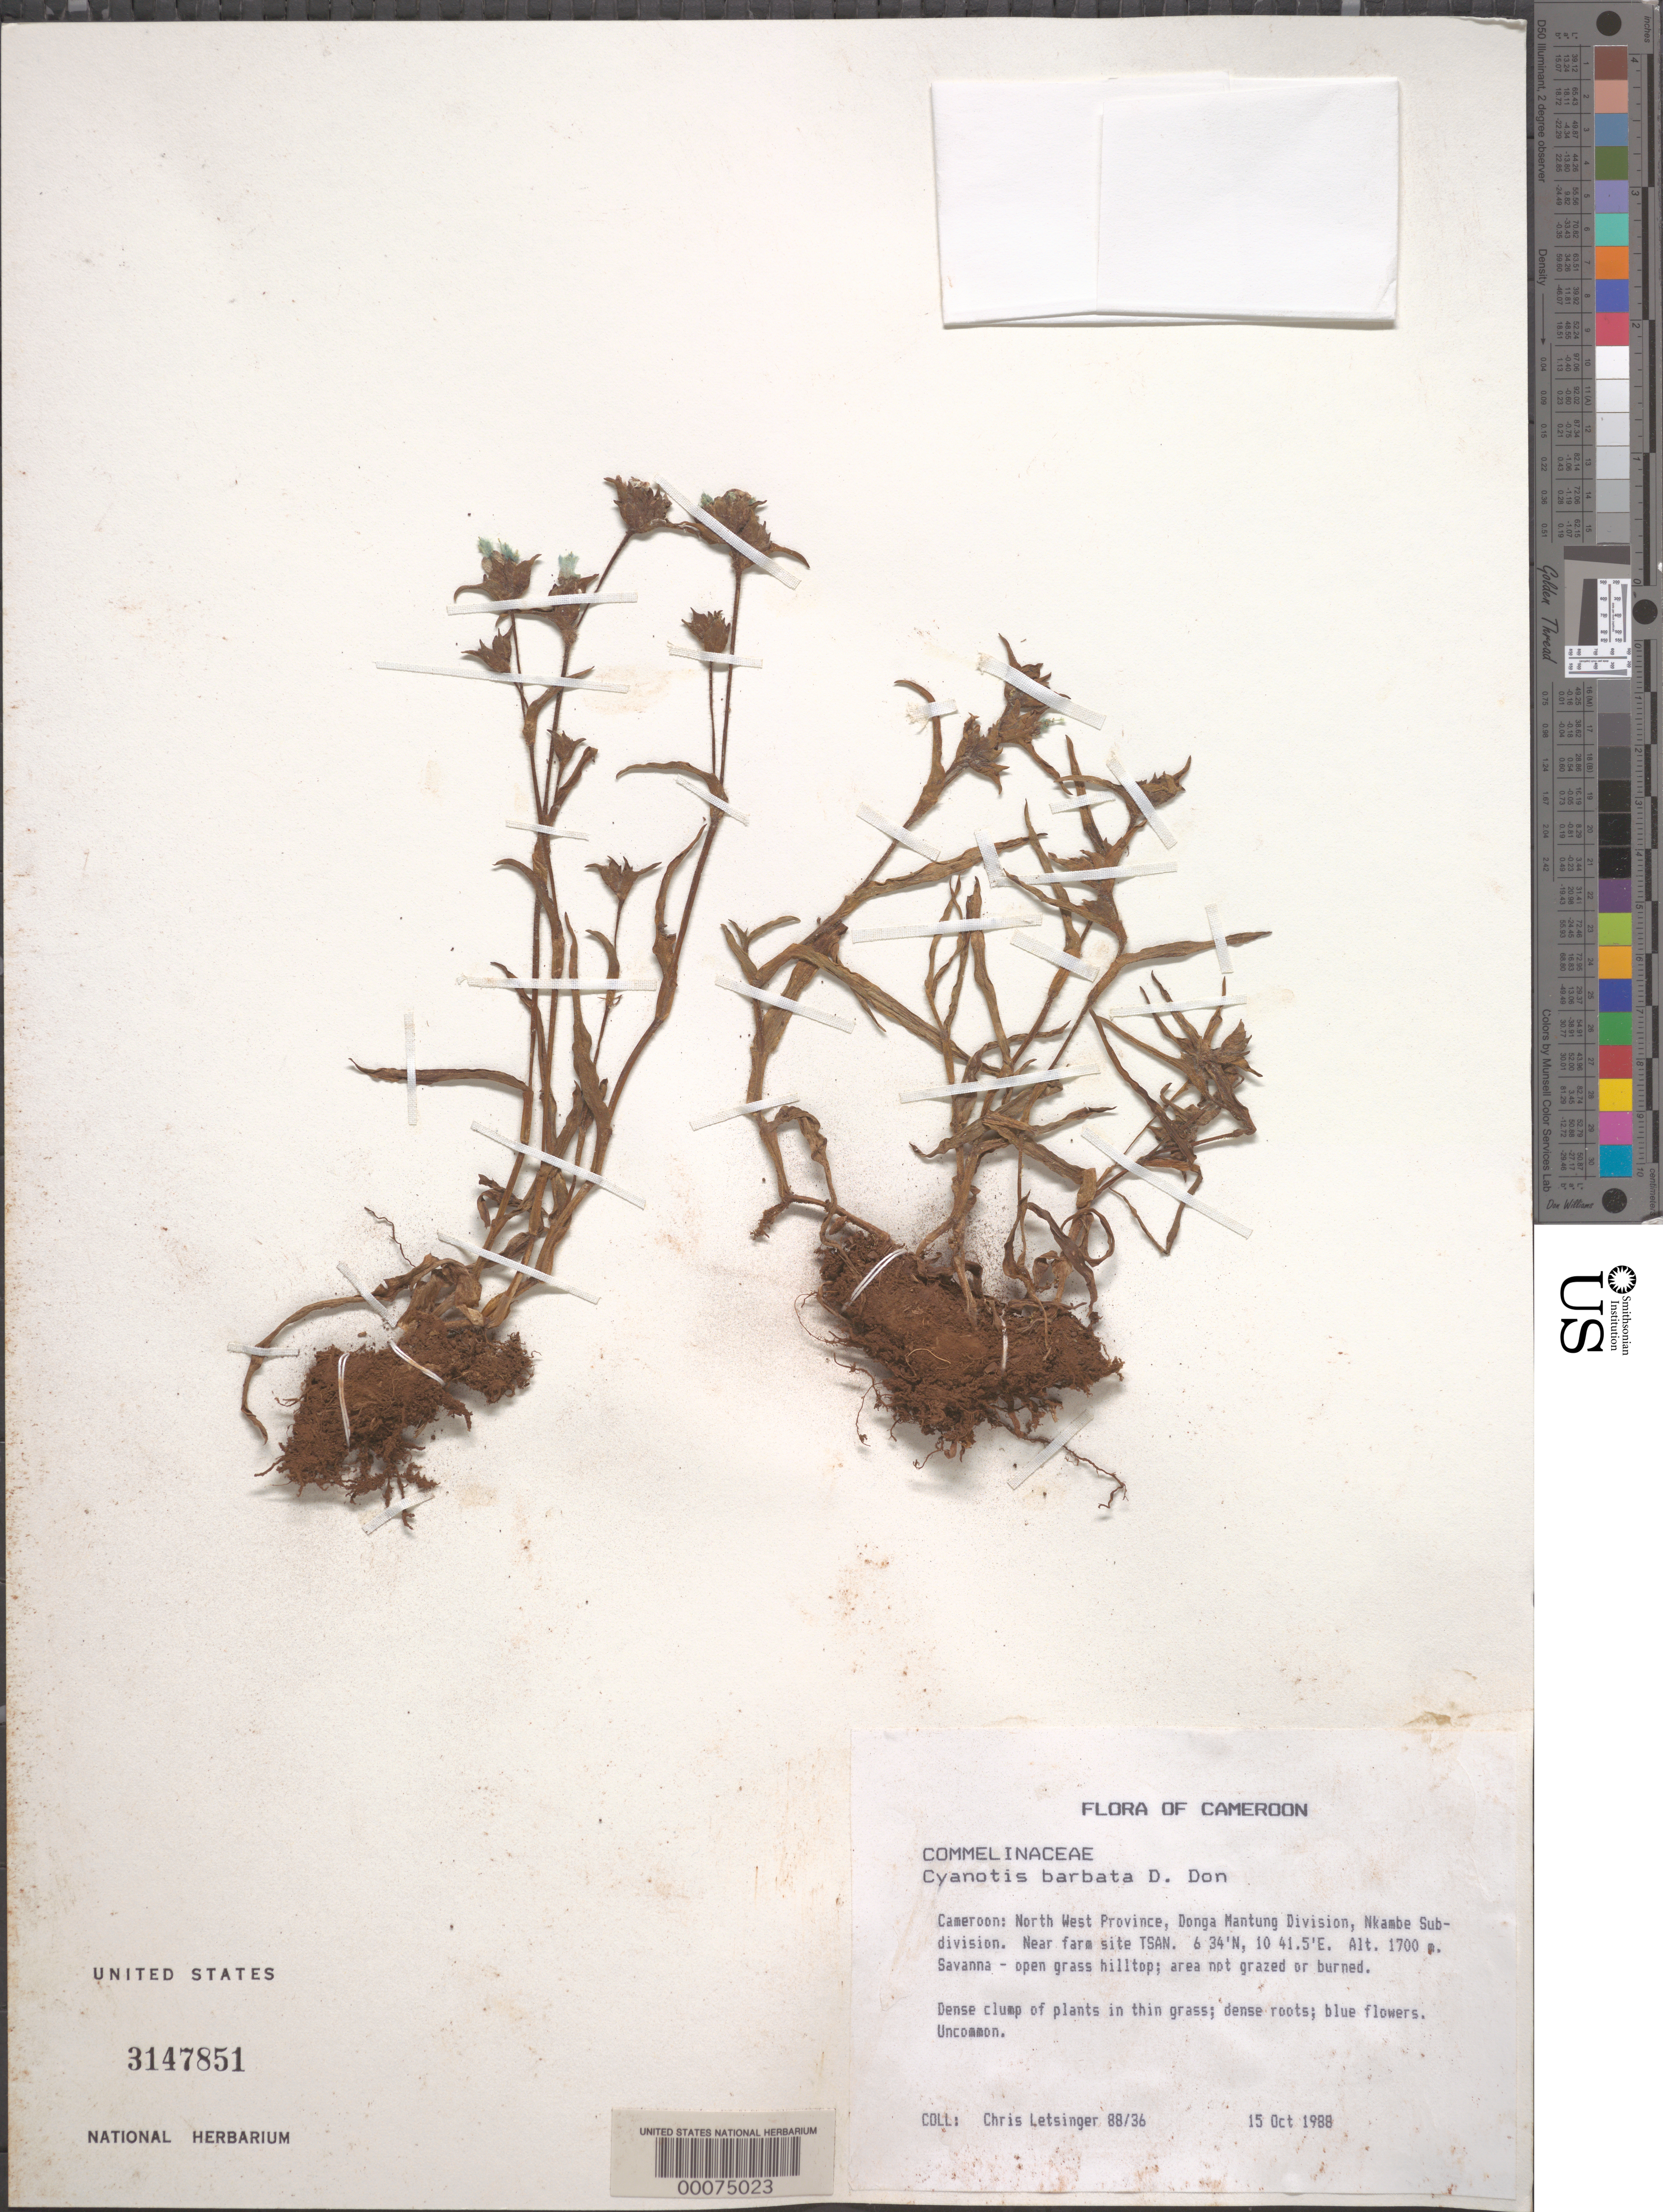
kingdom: Plantae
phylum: Tracheophyta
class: Liliopsida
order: Commelinales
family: Commelinaceae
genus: Cyanotis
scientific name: Cyanotis barbata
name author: D. Don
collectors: C. Letsinger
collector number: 88/36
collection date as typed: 15 Oct 1988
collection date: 1988-10-15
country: Cameroon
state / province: Nord-ouest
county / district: Donga-mantung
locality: Nkambe subdivision, near farm site tsan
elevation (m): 1700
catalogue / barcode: US 3147851